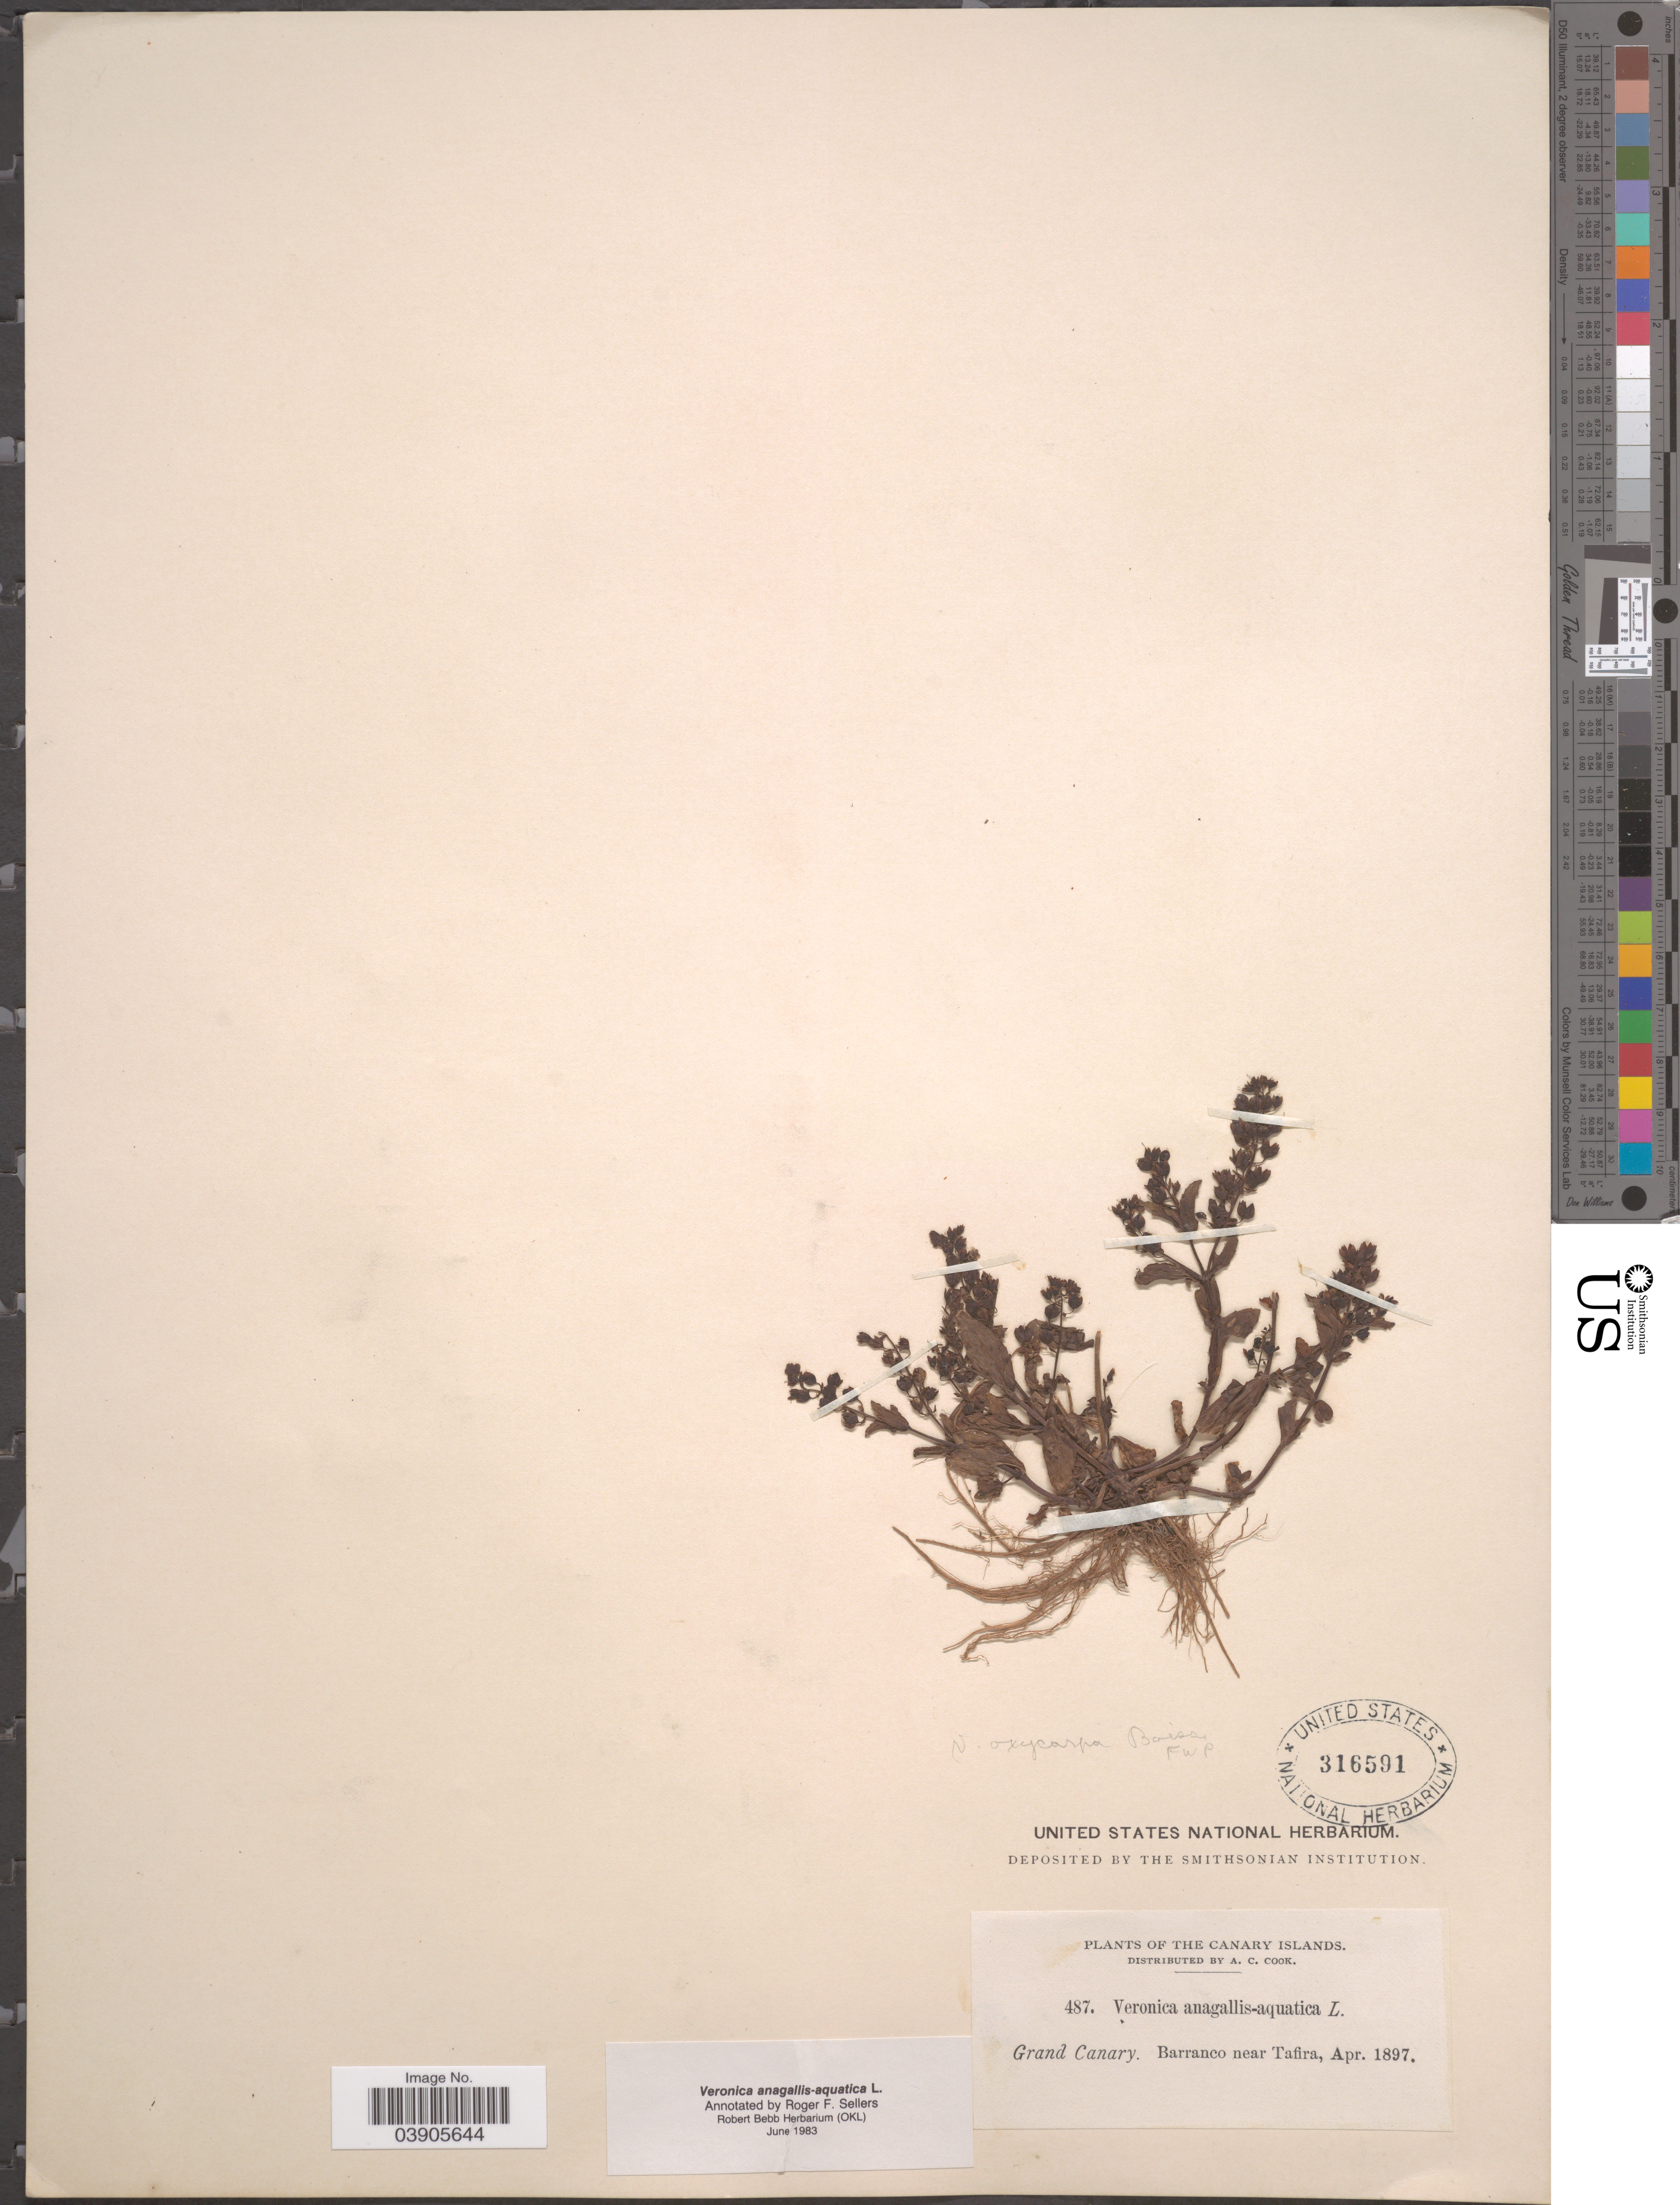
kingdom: Plantae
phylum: Tracheophyta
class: Magnoliopsida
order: Lamiales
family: Plantaginaceae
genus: Veronica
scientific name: Veronica anagallis-aquatica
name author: L.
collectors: A. Cook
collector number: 487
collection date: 1897-04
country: Spain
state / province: Canarias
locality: Canary Islands. Grand Canary. Barranco near Tafira.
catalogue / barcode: US 316591